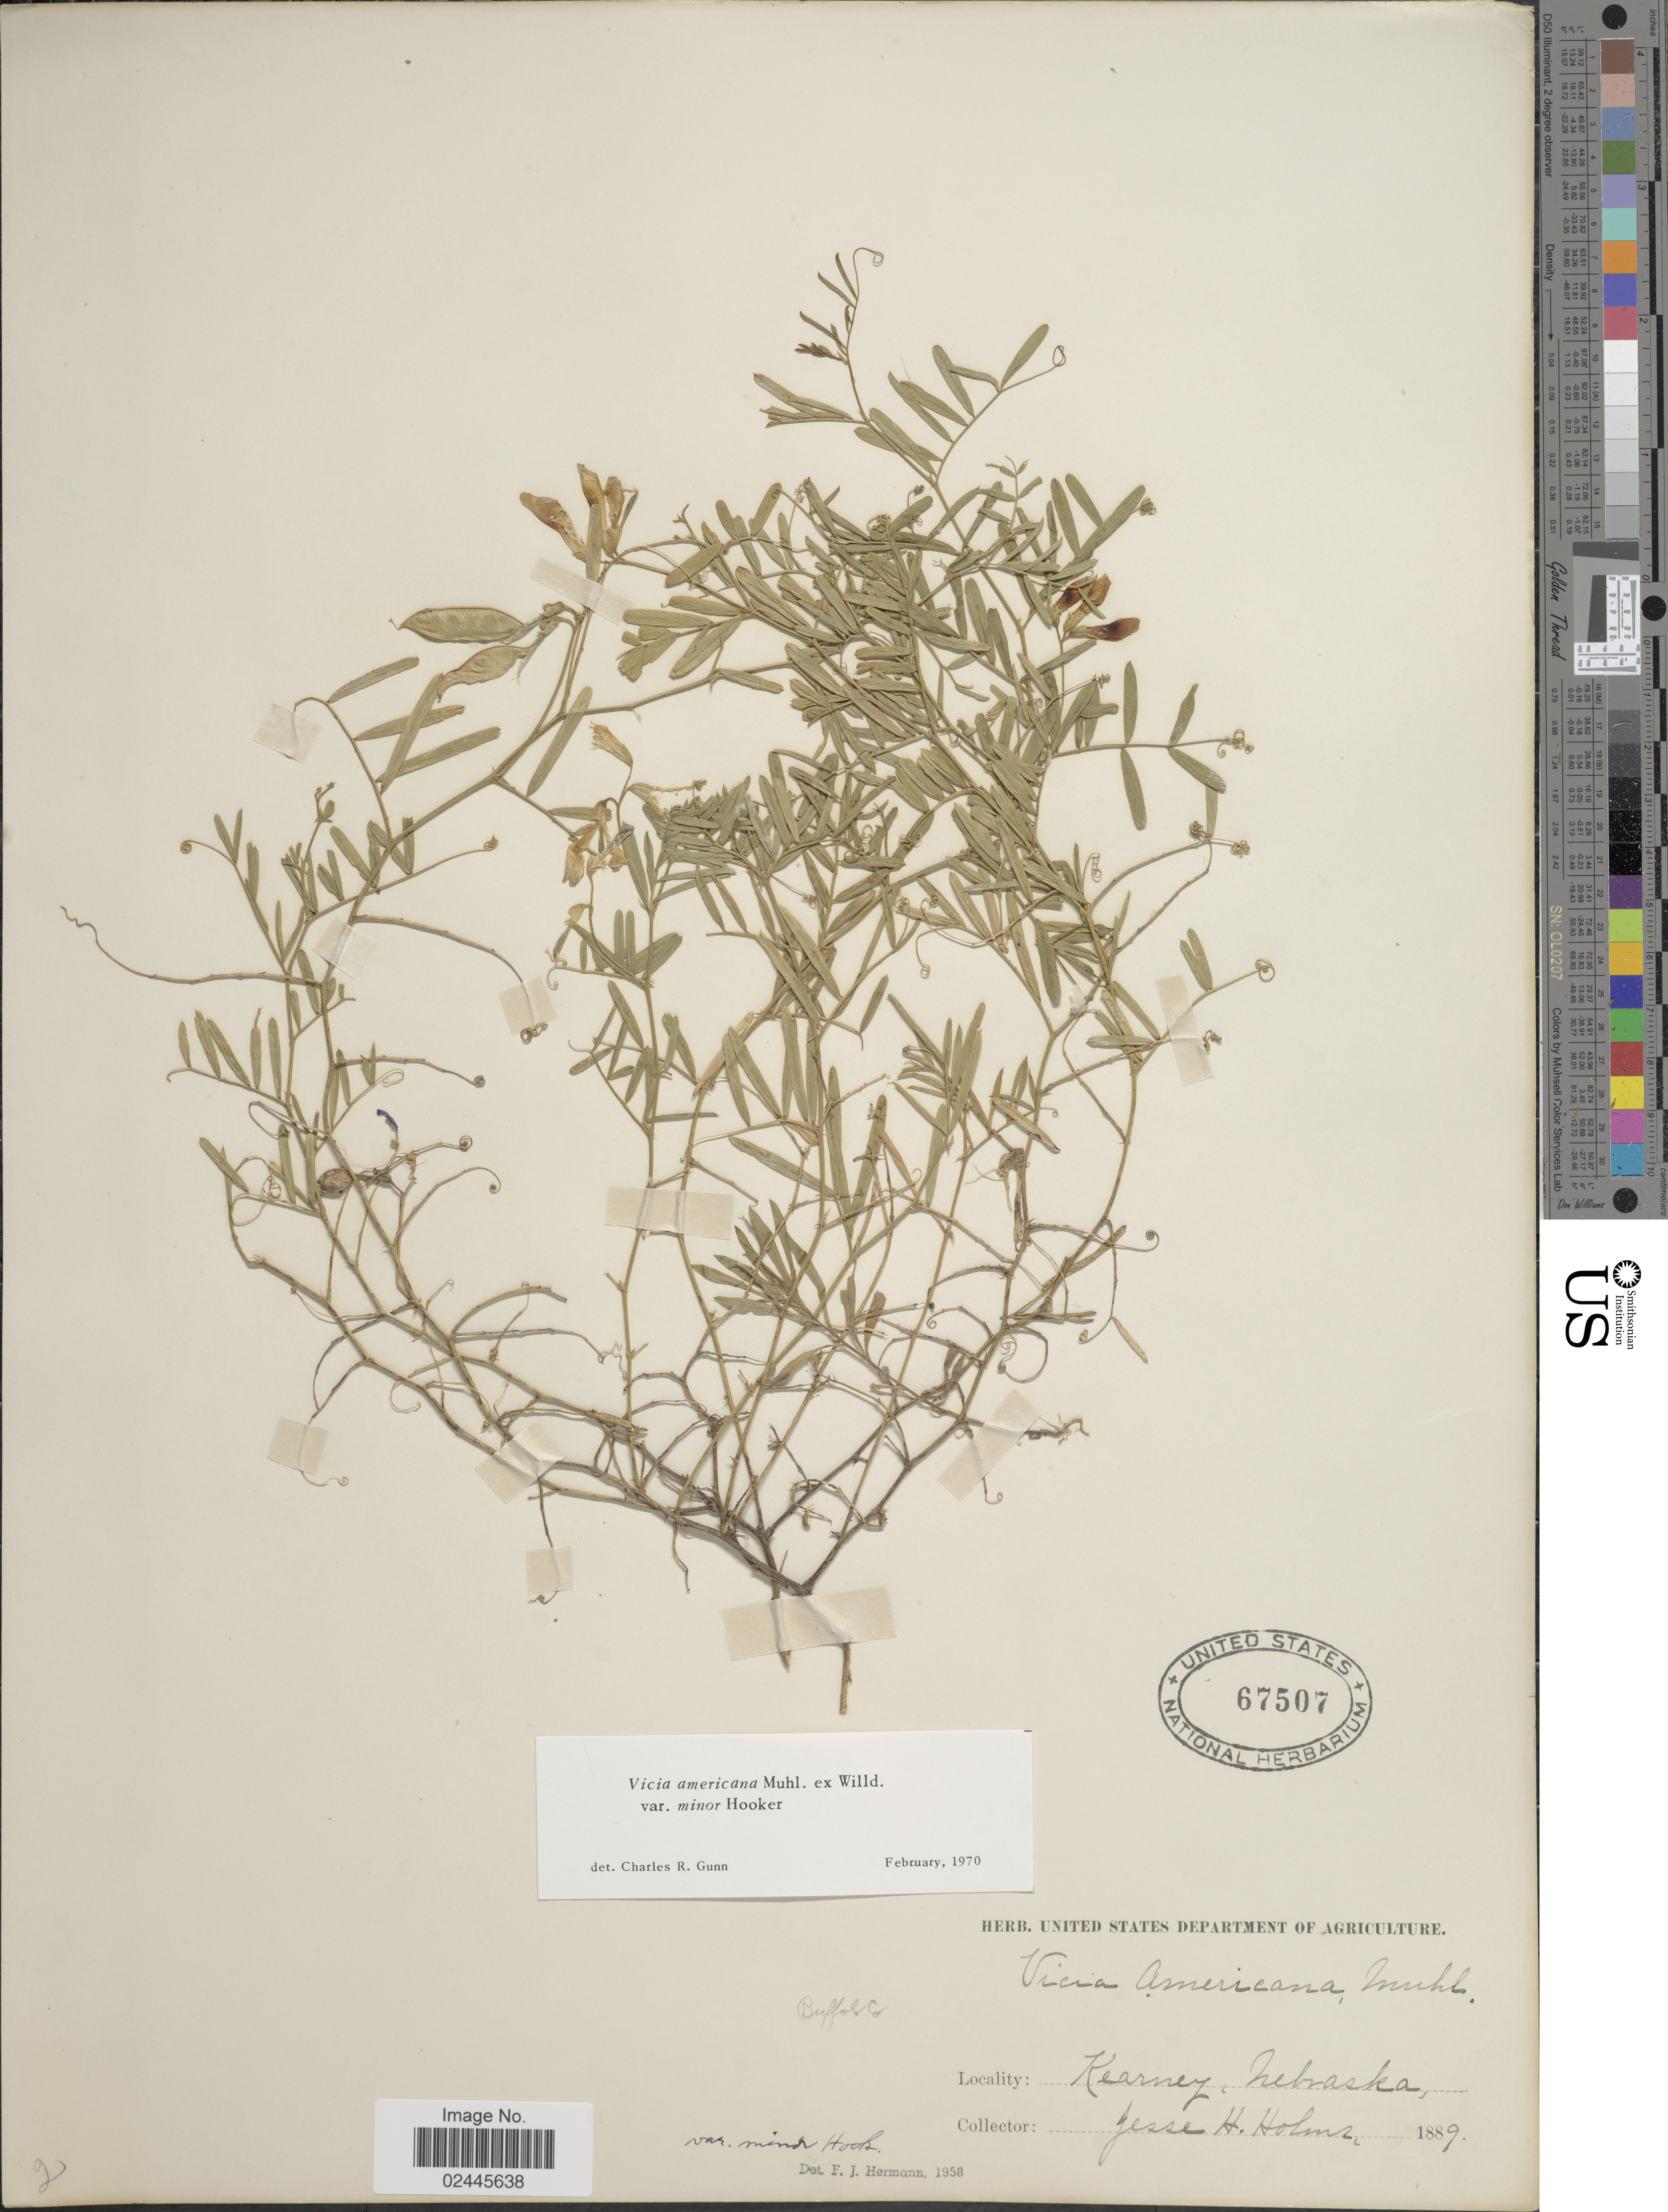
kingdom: Plantae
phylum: Tracheophyta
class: Magnoliopsida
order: Fabales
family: Fabaceae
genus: Vicia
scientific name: Vicia americana var. minor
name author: Hook.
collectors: J. H. Holms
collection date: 1889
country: United States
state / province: Nebraska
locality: Kearney.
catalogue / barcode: US 67507